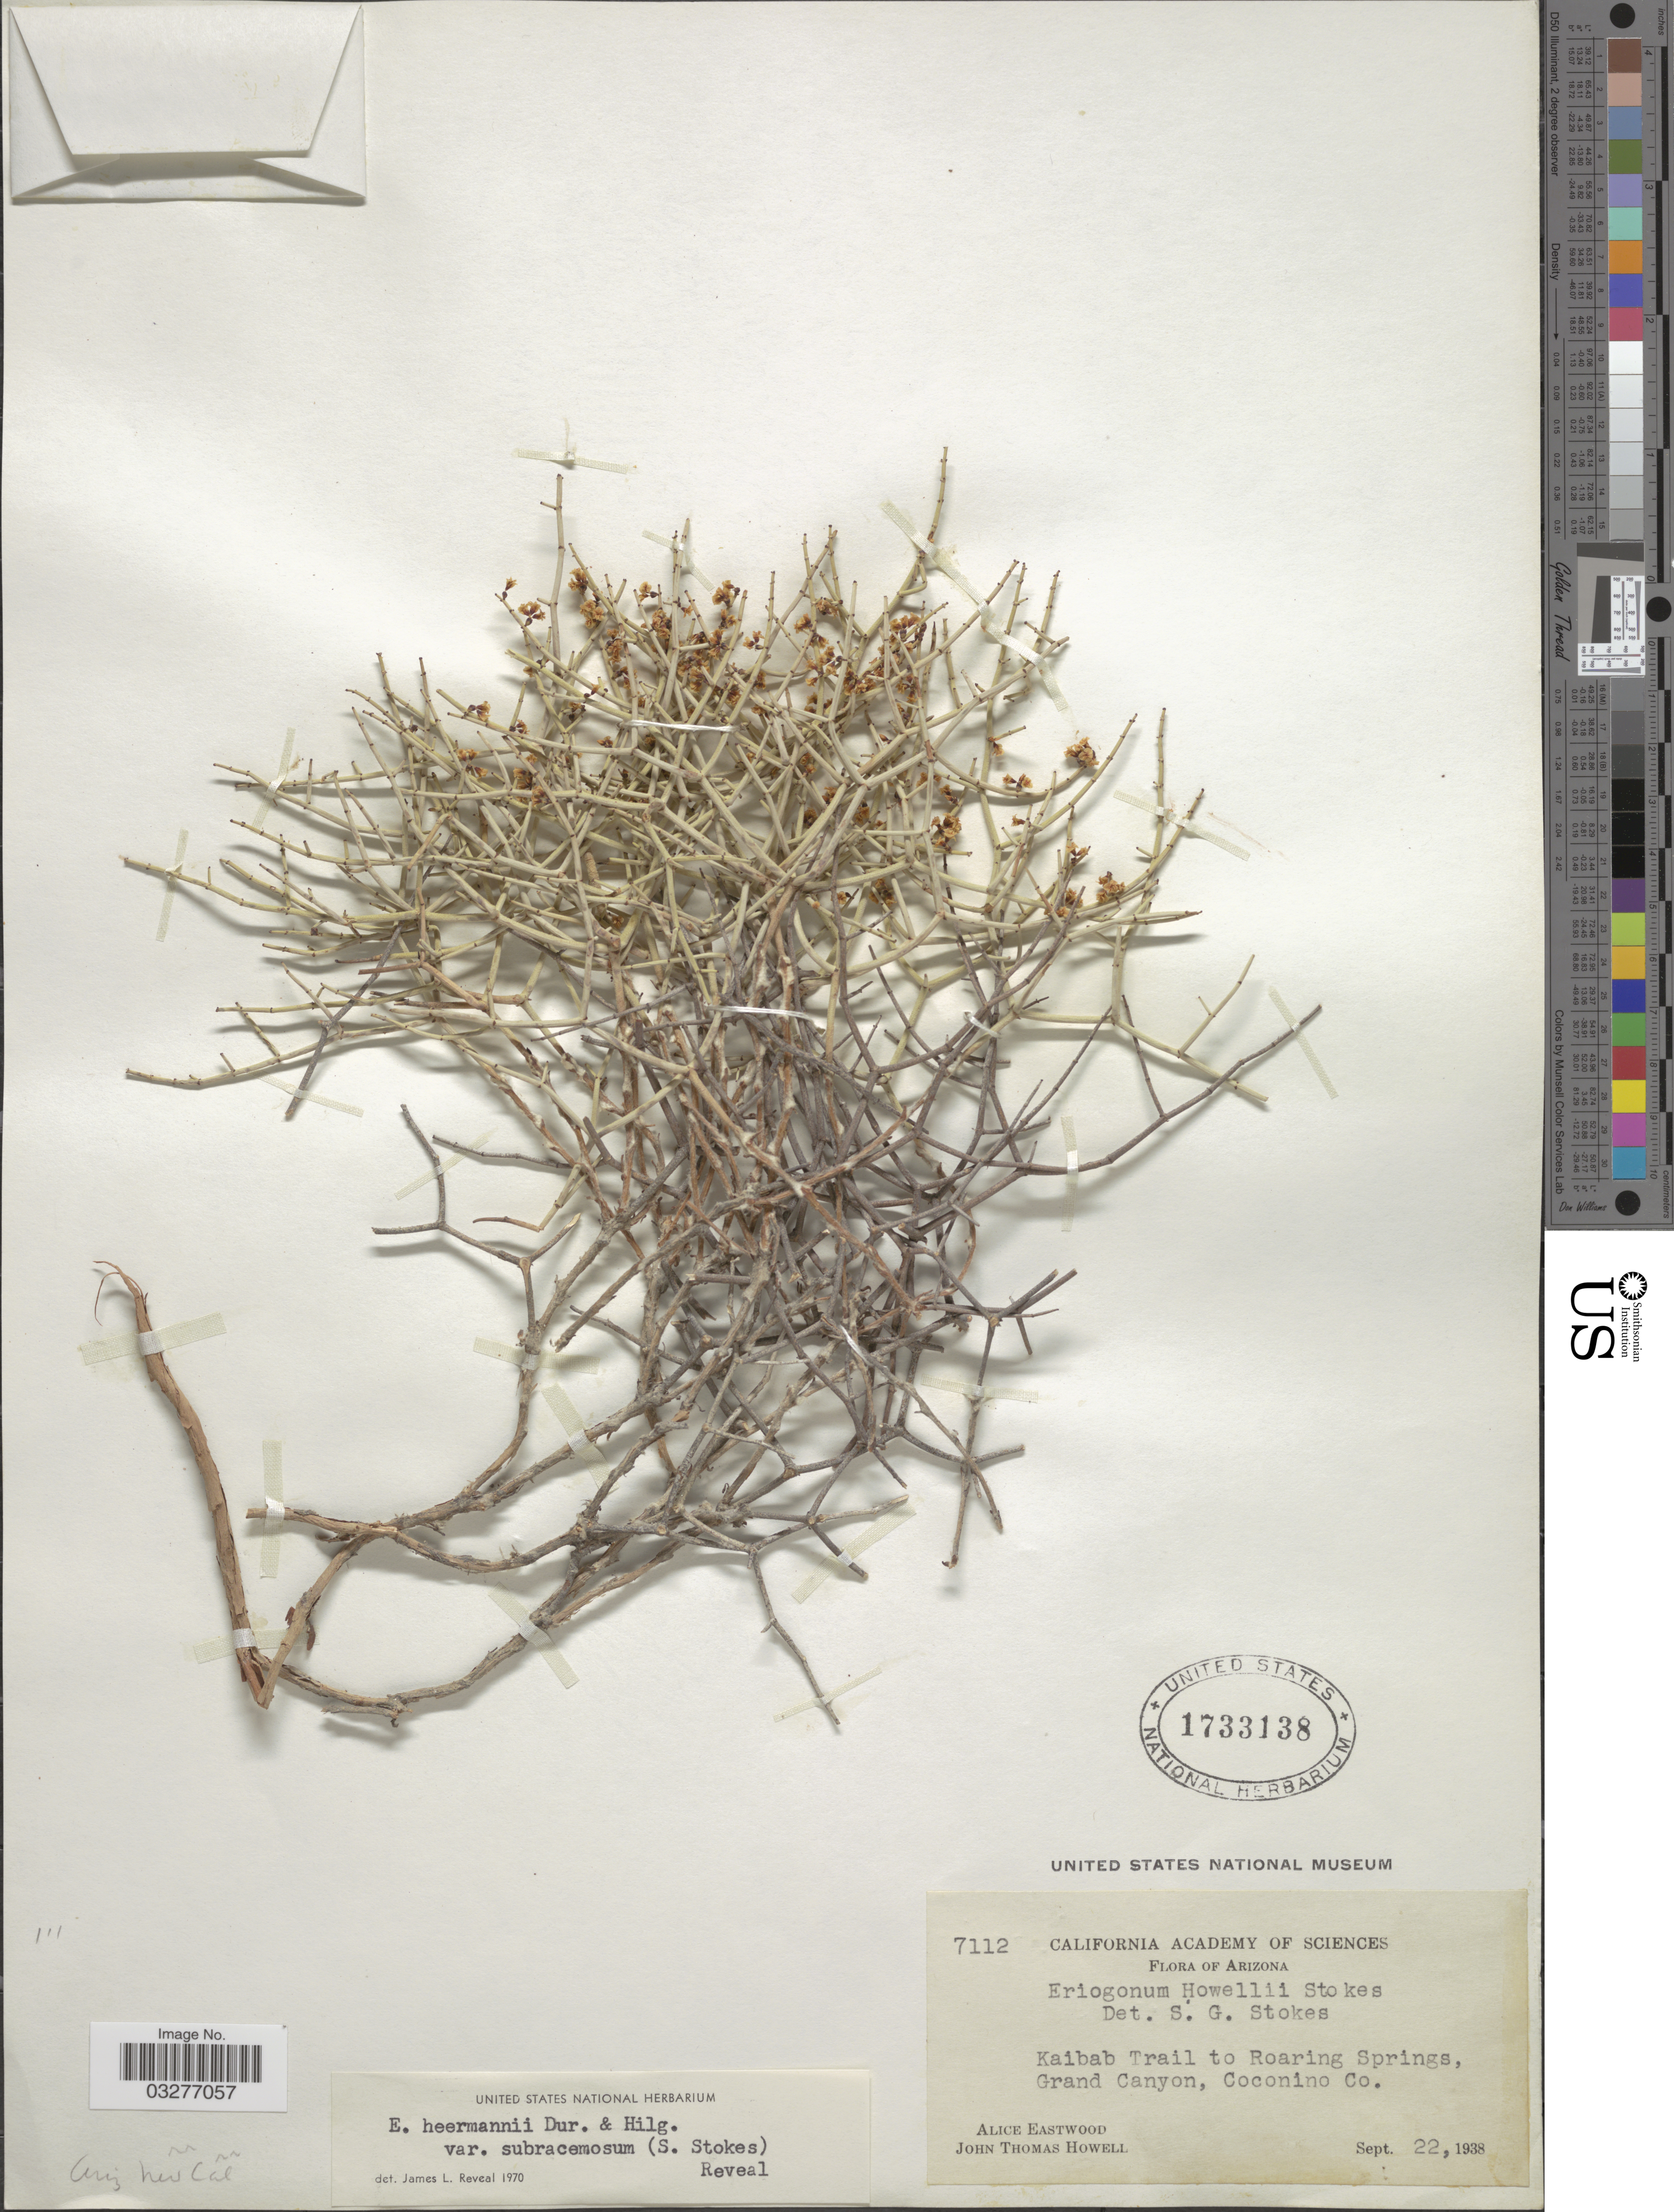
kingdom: Plantae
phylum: Tracheophyta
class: Magnoliopsida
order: Caryophyllales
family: Polygonaceae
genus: Eriogonum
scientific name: Eriogonum heermannii var. subracemosum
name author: (S. Stokes) Reveal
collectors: A. Eastwood & J. T. Howell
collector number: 7112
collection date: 1938-09-22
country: United States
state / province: Arizona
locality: Kaibab Trail to Roaring Springs, Grand Canyon, Coconino Co.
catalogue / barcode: US 1733138